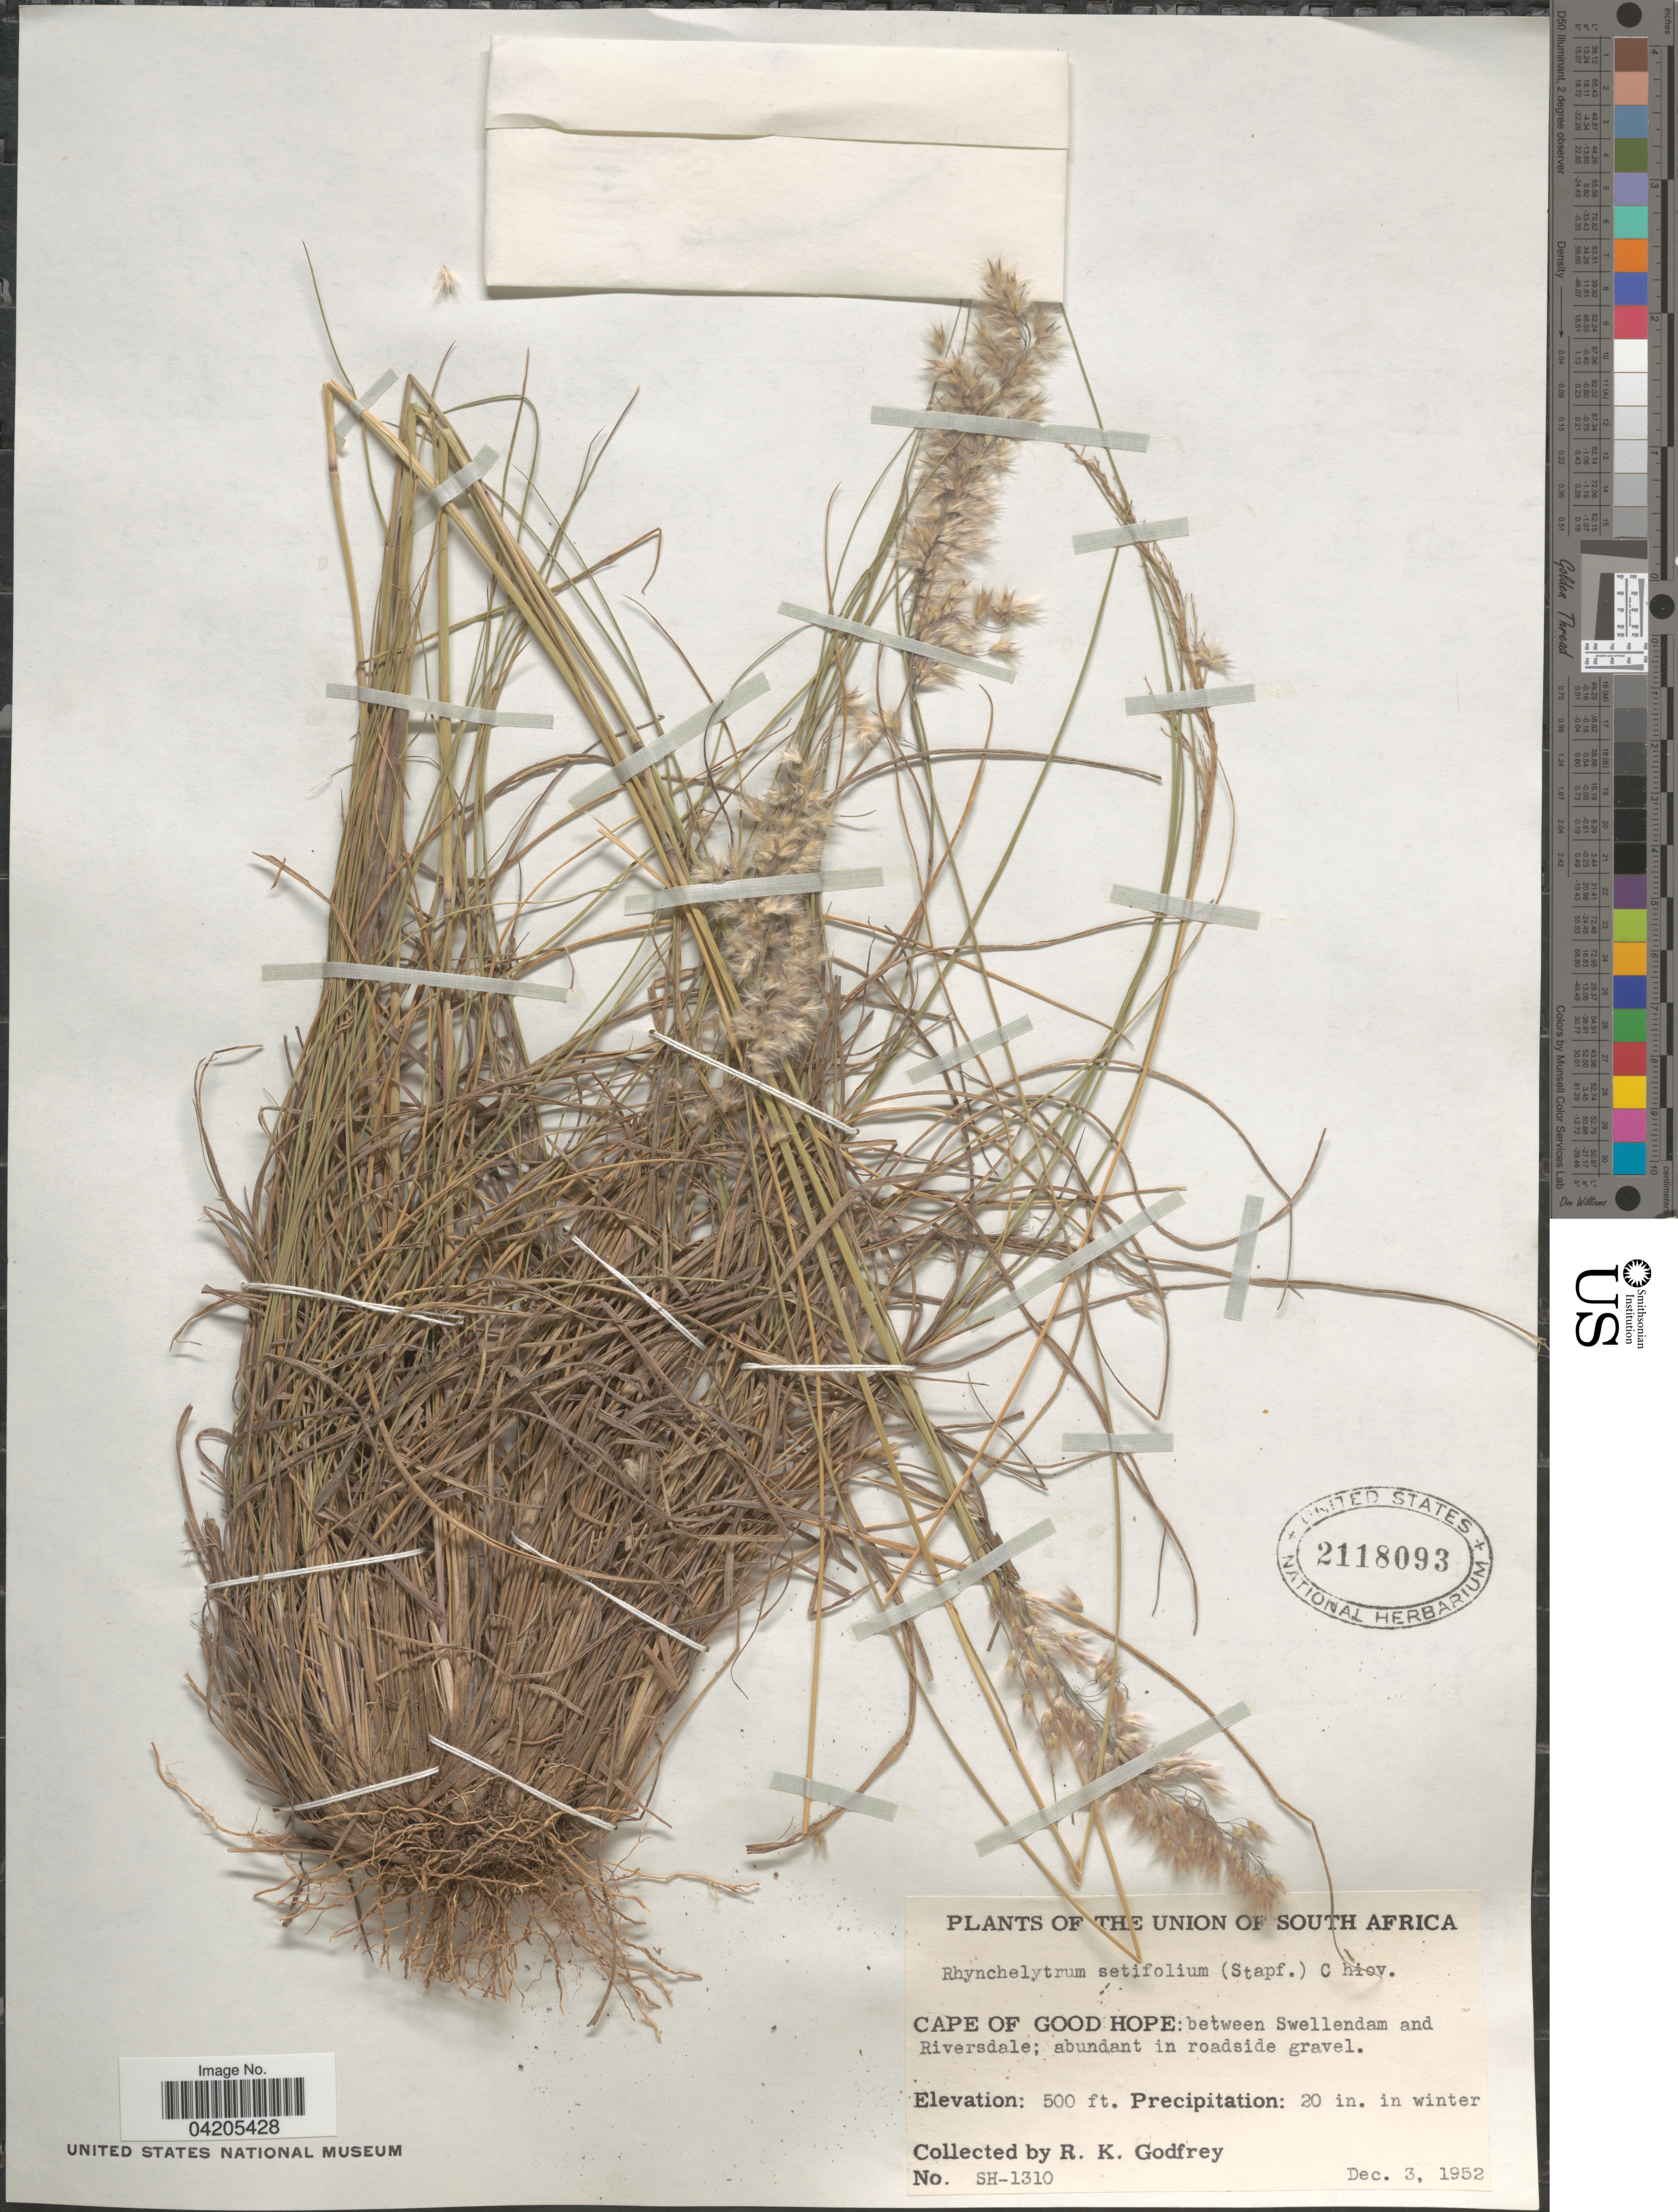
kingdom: Plantae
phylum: Tracheophyta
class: Liliopsida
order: Poales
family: Poaceae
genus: Melinis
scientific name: Melinis nerviglumis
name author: (Franch.) Zizka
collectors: R. K. Godfrey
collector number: SH-1310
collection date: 1952-12-03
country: South Africa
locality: The Union of South Africa. Cape of Good Hope: between Swellendam and Riversdale.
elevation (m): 152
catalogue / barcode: US 2118093